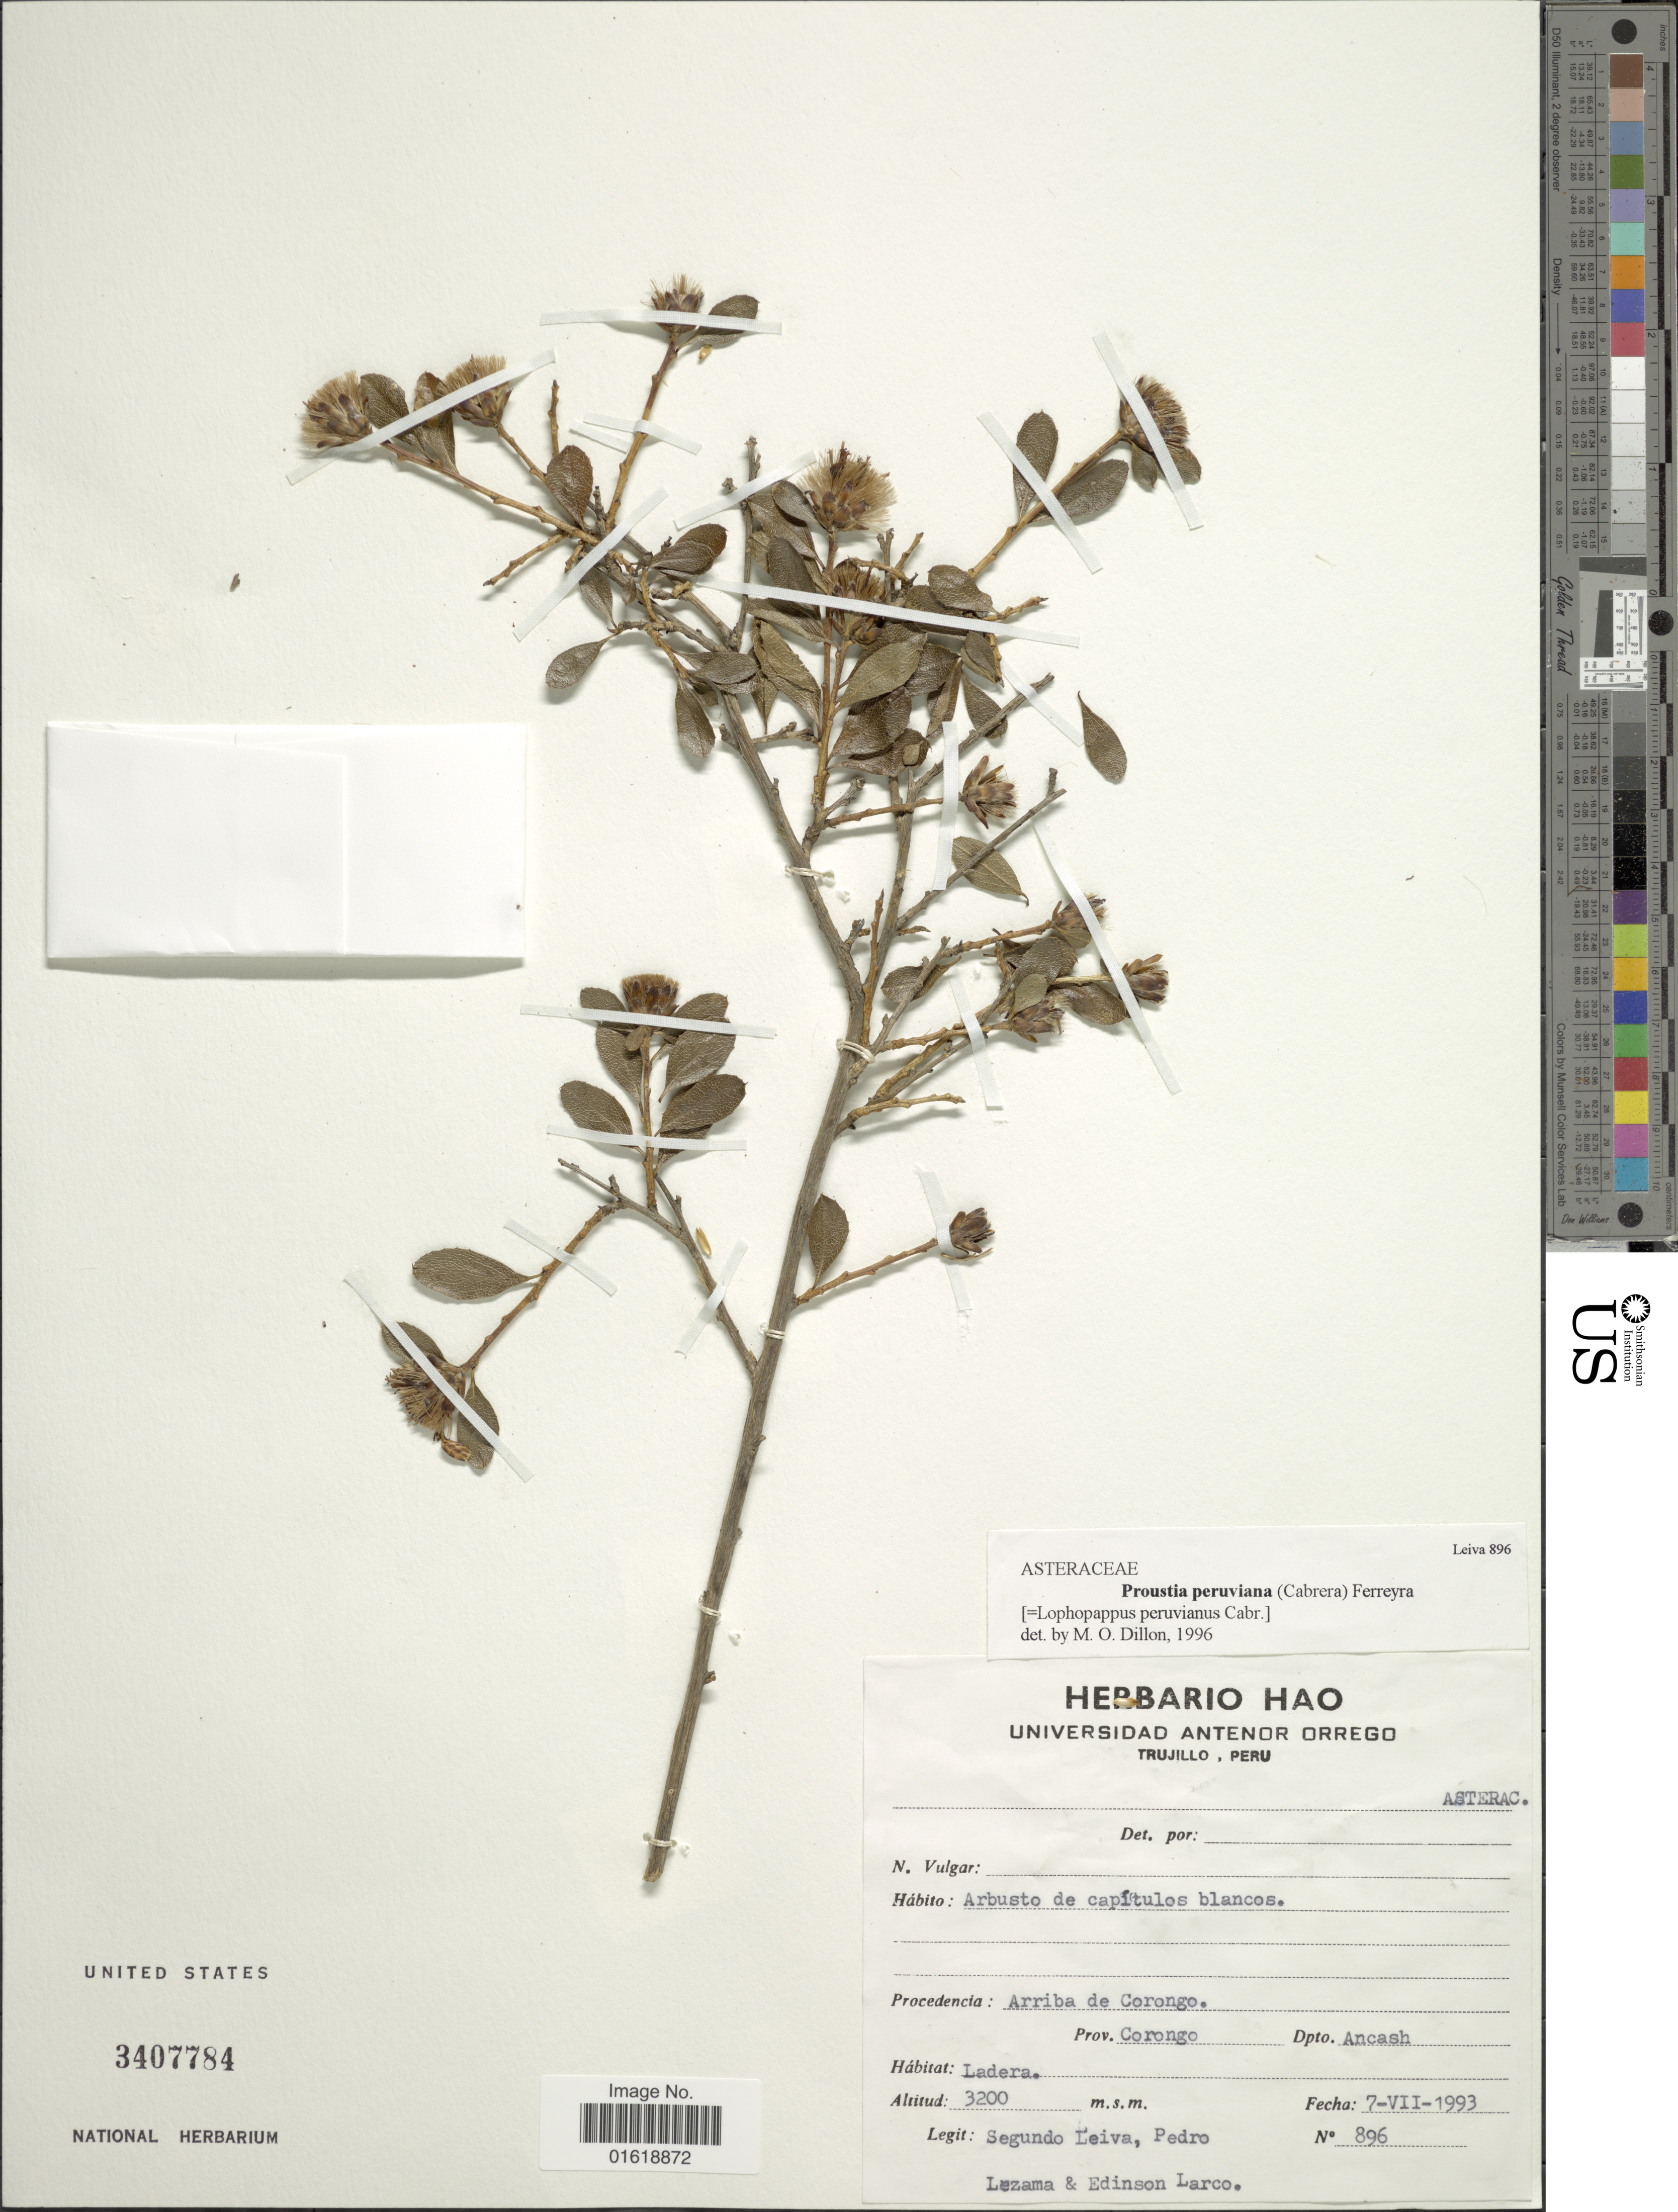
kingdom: Plantae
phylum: Tracheophyta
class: Magnoliopsida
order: Asterales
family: Asteraceae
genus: Proustia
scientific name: Proustia peruviana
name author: (Cabrera) Ferreyra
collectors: S. Leiva, P. Lezama & E. Larco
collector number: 896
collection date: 1993-07-07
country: Peru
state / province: Ancash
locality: Arriba de Corongo. Prov. Corongo. Dpto. Ancash.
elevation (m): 3200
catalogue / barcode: US 3407784